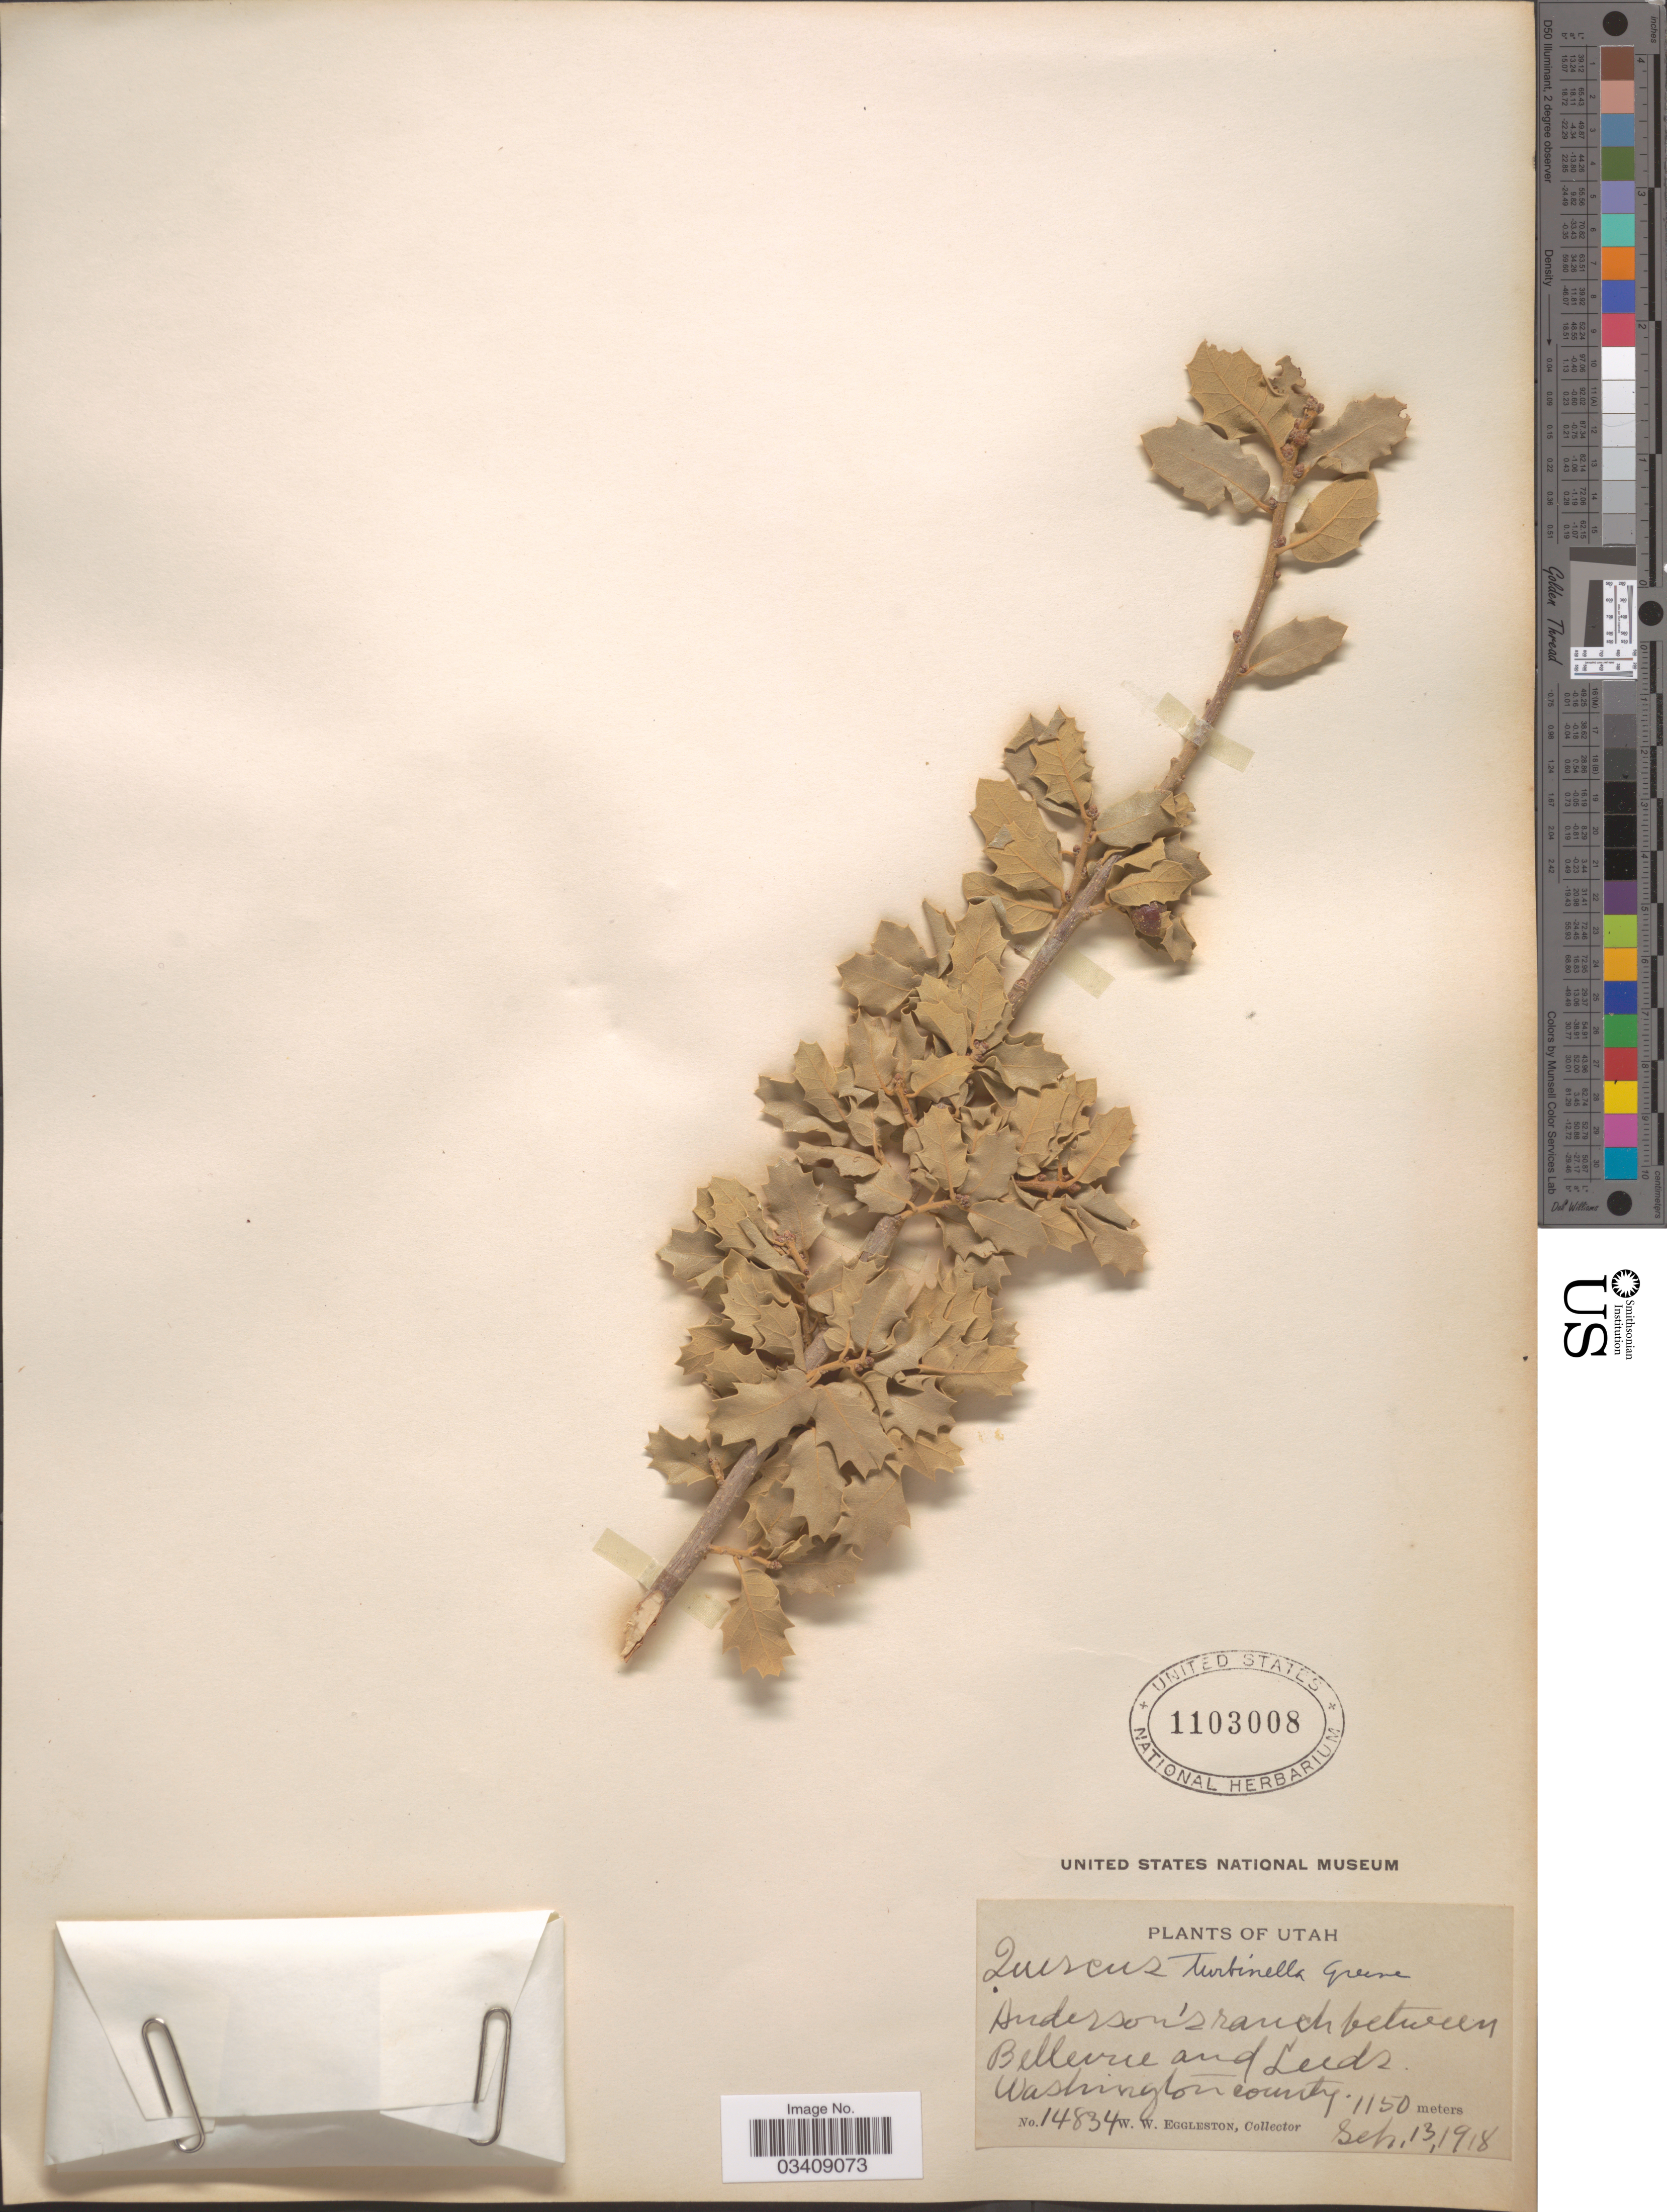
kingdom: Plantae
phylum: Tracheophyta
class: Magnoliopsida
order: Fagales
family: Fagaceae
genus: Quercus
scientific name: Quercus turbinella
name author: Greene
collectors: W. W. Eggleston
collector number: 14834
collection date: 1918-09-13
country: United States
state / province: Utah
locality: Anderson's ranch between Bellevue and Leeds. Washington County.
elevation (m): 1150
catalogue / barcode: US 1103008